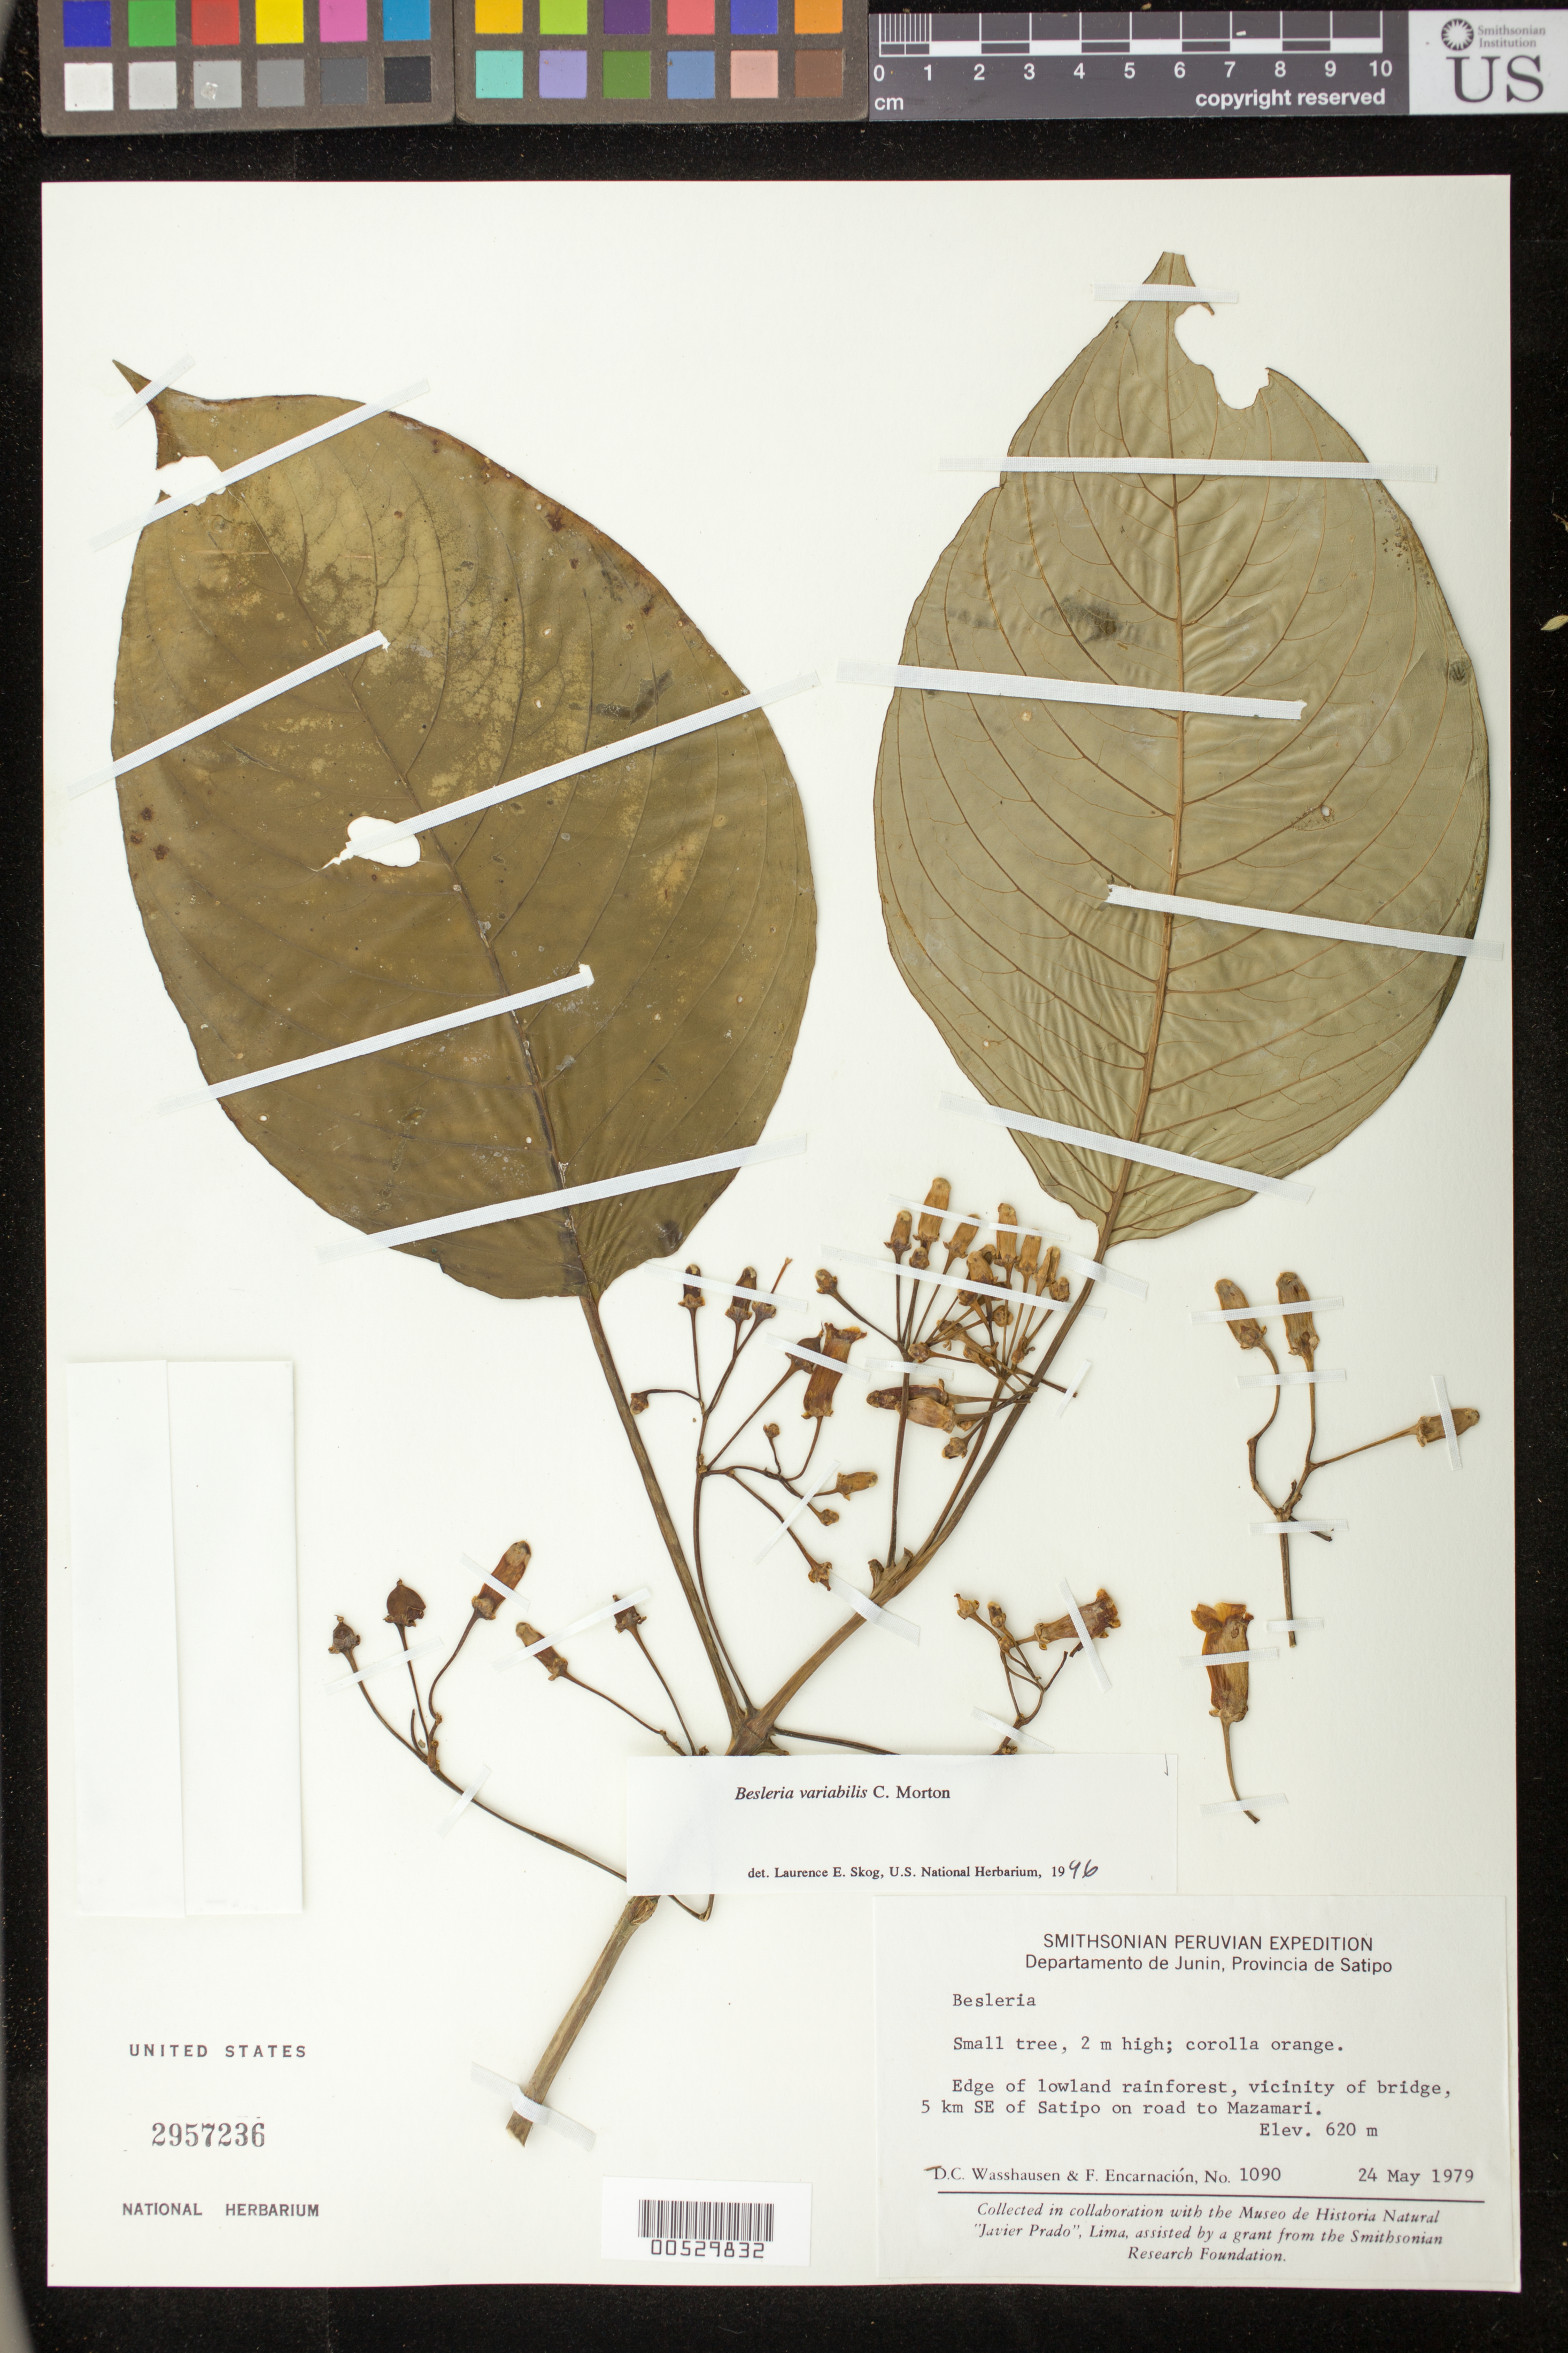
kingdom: Plantae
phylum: Tracheophyta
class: Magnoliopsida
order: Lamiales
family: Gesneriaceae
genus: Besleria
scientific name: Besleria variabilis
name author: C.V. Morton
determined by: Skog, Laurence E.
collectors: D. C. Wasshausen & F. Encarnación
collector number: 1090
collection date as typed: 24 May 1979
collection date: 1979-05-24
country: Peru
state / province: Junín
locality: Prov. Satipo; 5 km SE of Satipo on road to Mazamari, vicinity of bridge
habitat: Edge of lowland rainforest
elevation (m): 620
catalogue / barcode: US 2957236